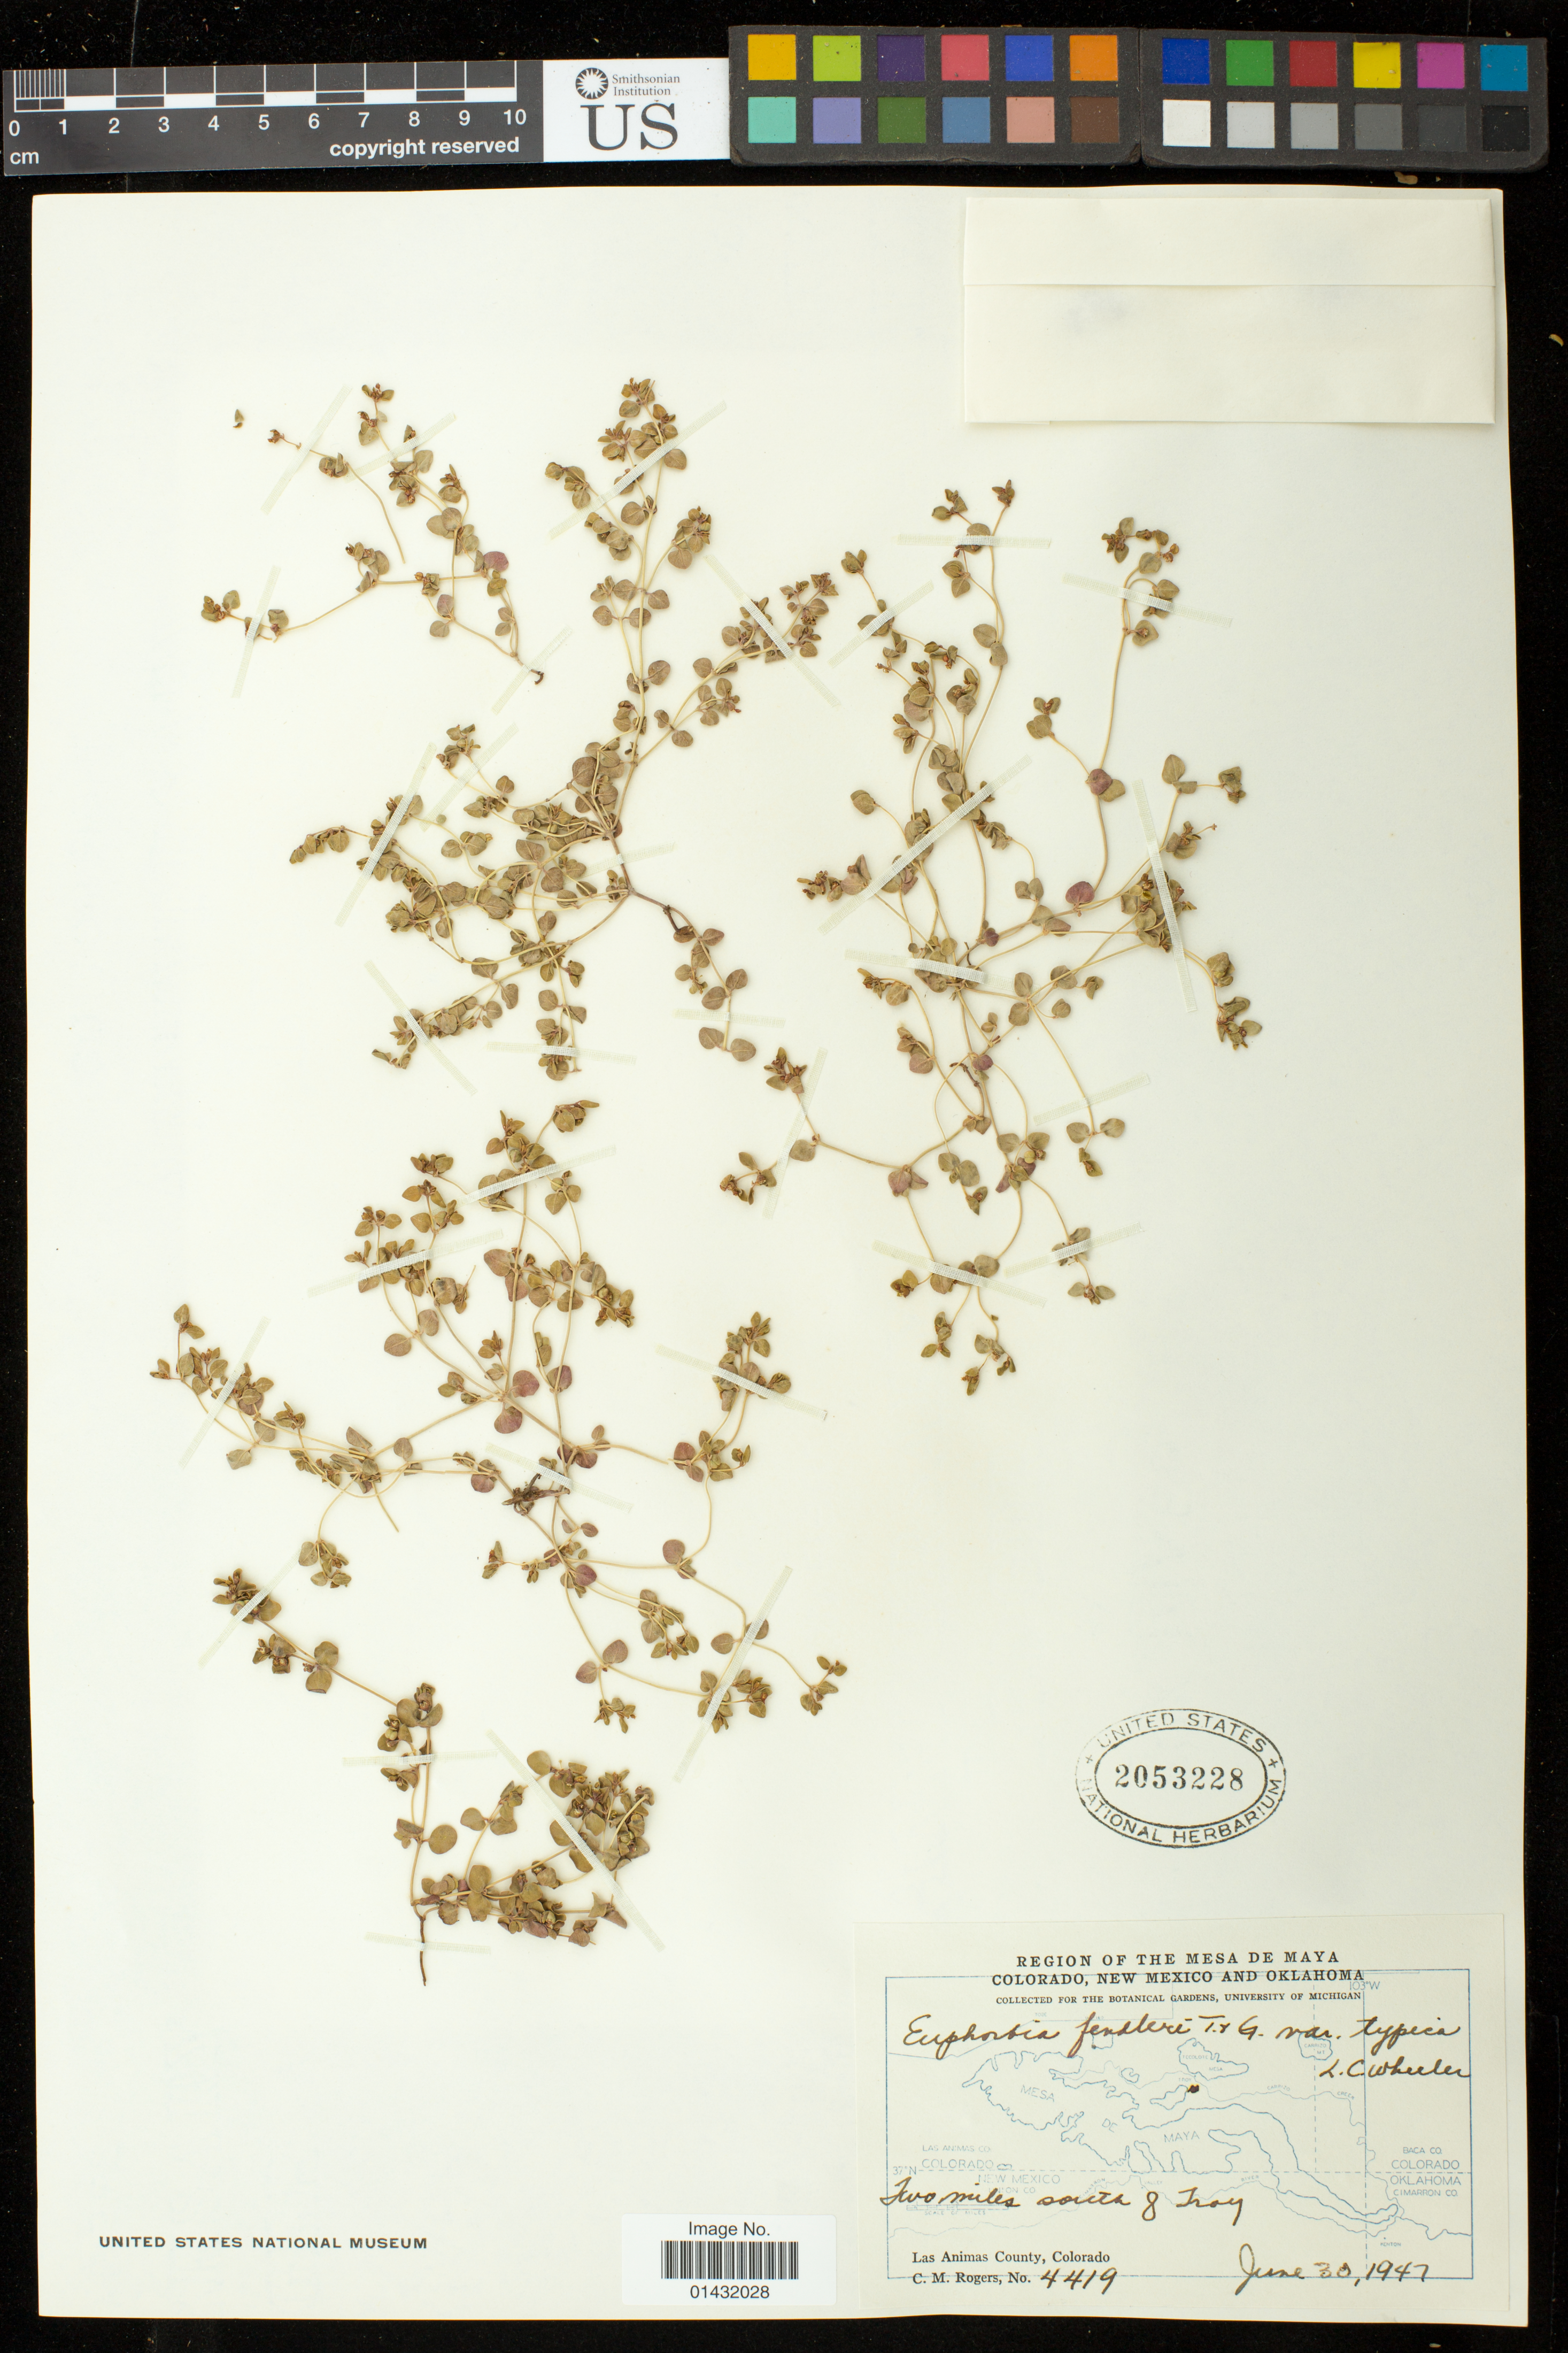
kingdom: Plantae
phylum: Tracheophyta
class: Magnoliopsida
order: Malpighiales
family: Euphorbiaceae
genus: Euphorbia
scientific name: Euphorbia fendleri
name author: Torr. & A. Gray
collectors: C. M. Rogers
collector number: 4419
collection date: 1947-06-30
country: United States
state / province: Colorado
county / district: Las Animas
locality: Two miles south of Troy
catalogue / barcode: US 2053228